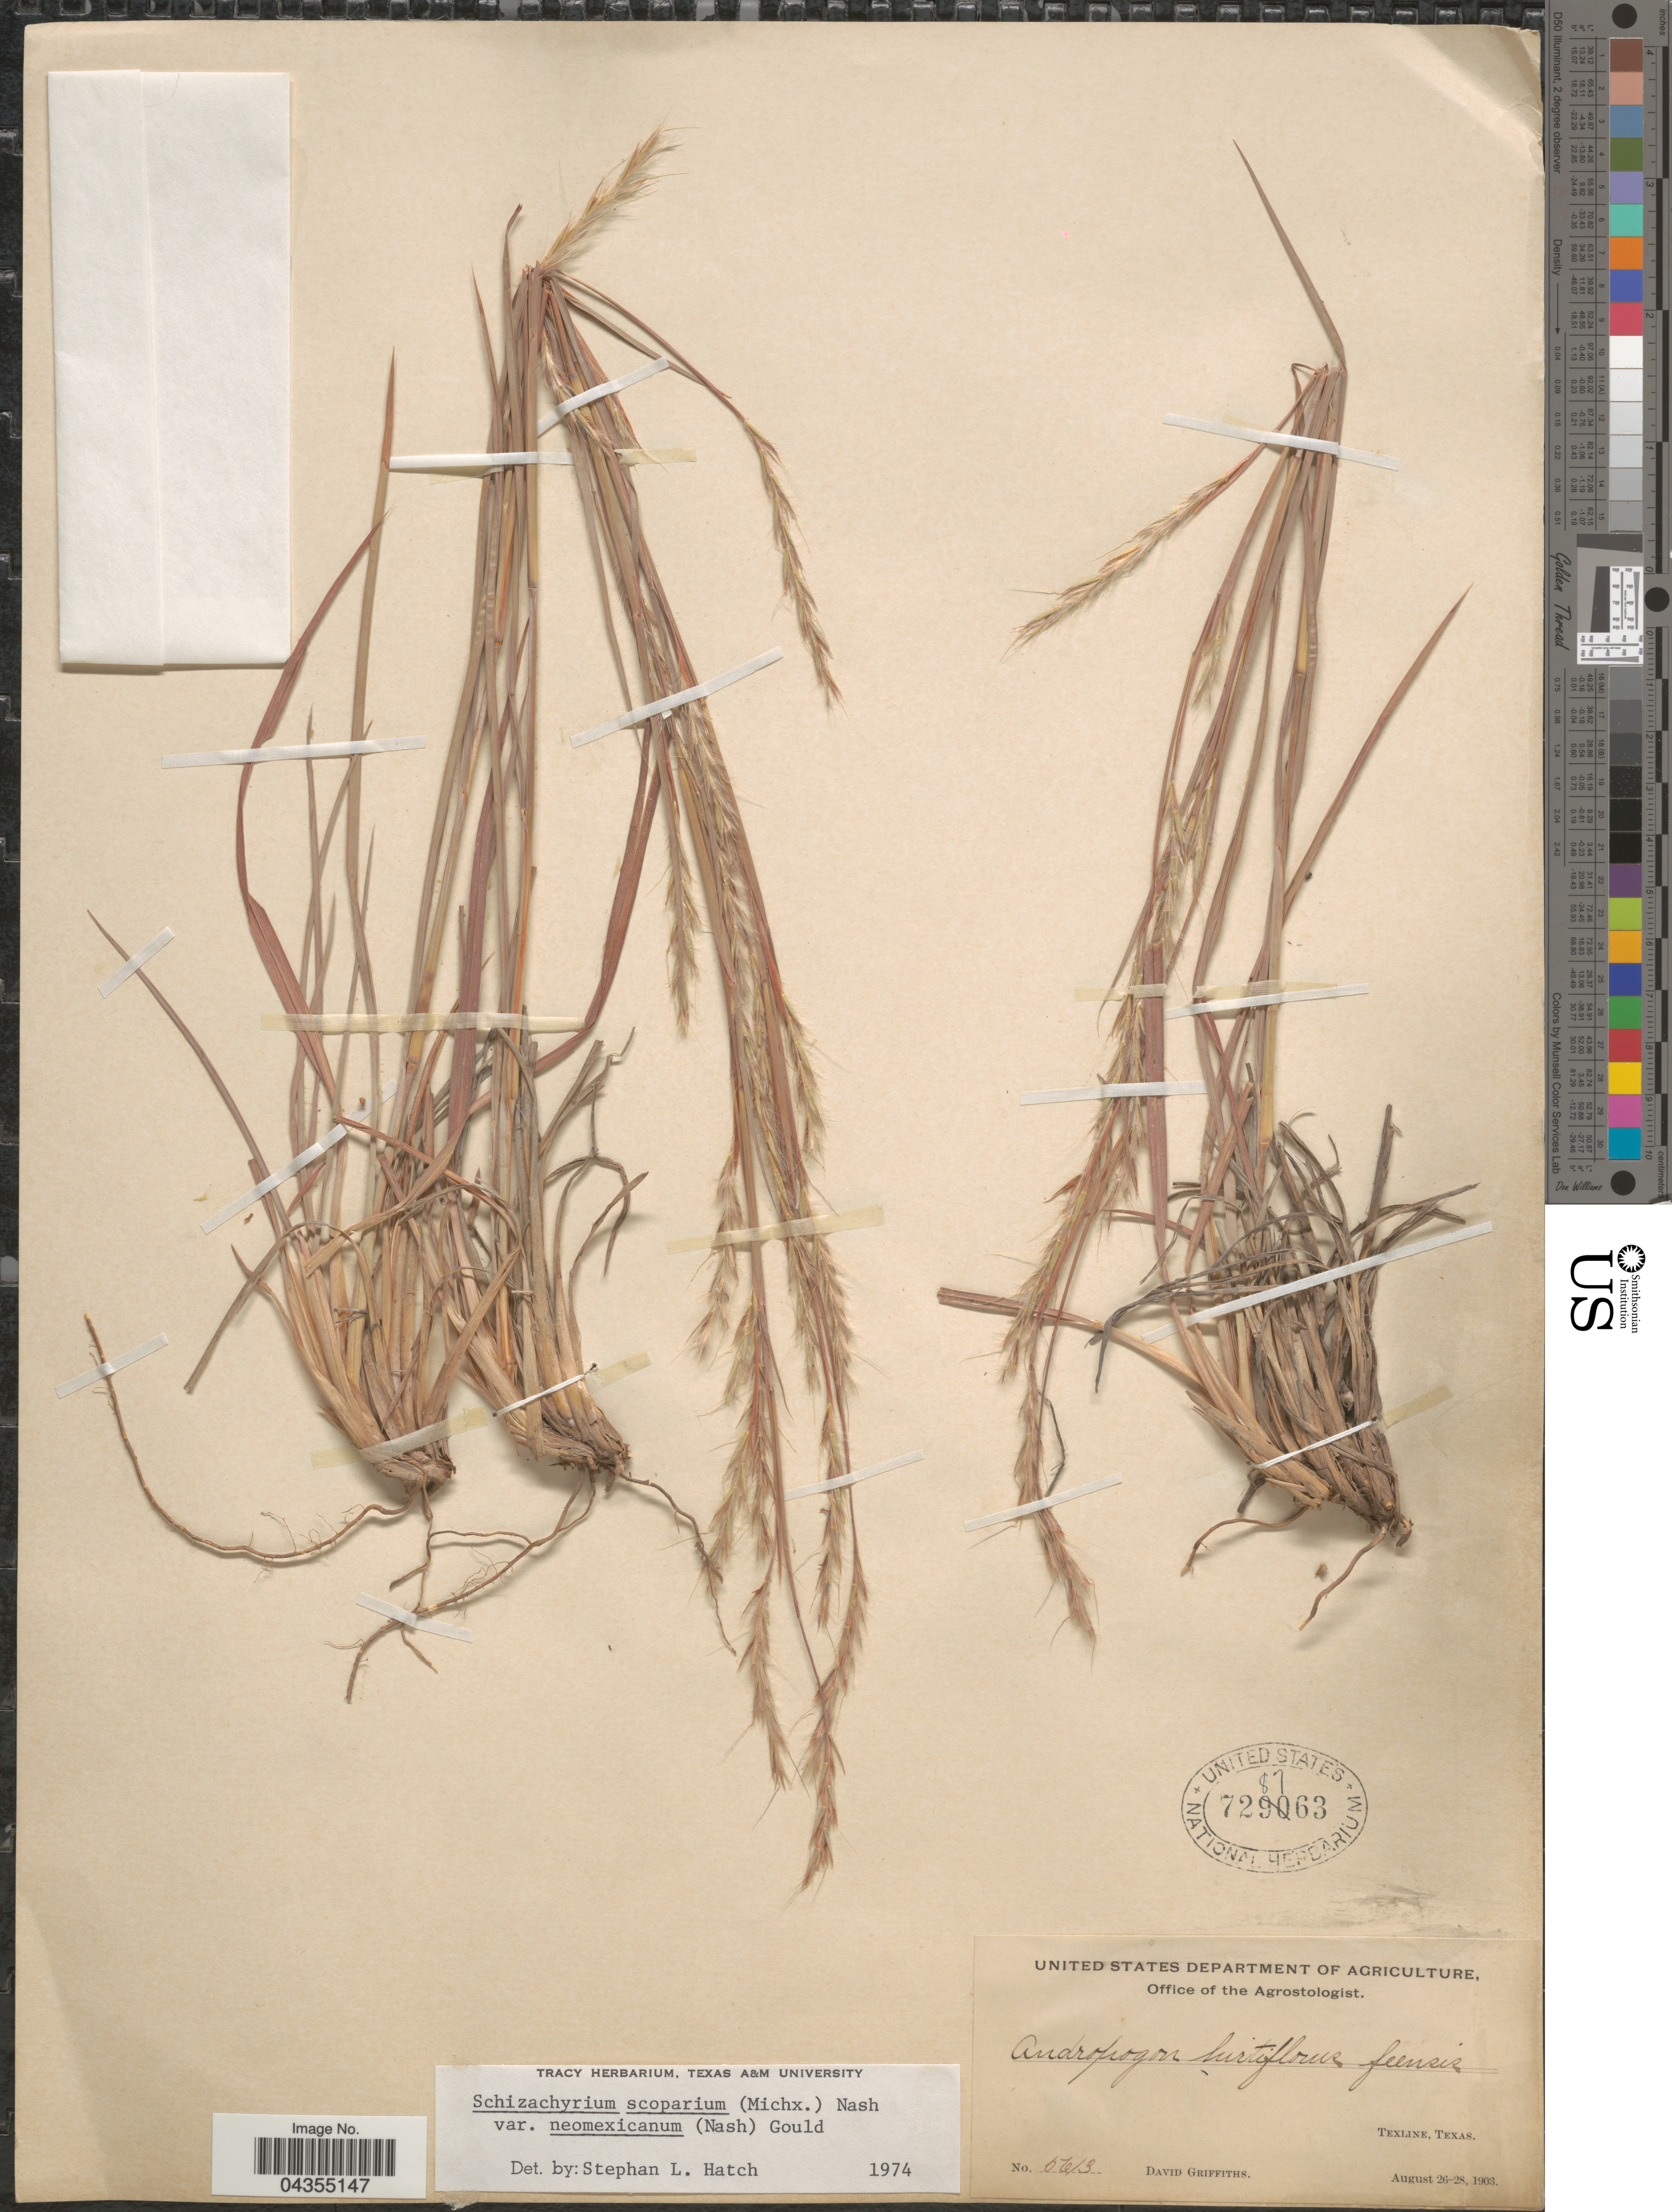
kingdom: Plantae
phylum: Tracheophyta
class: Liliopsida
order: Poales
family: Poaceae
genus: Schizachyrium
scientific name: Schizachyrium scoparium var. neomexicanum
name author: (Nash) Gould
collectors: D. Griffiths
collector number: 5613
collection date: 1903-08-26/1903-08-28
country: United States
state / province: Texas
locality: Texline.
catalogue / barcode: US 728763